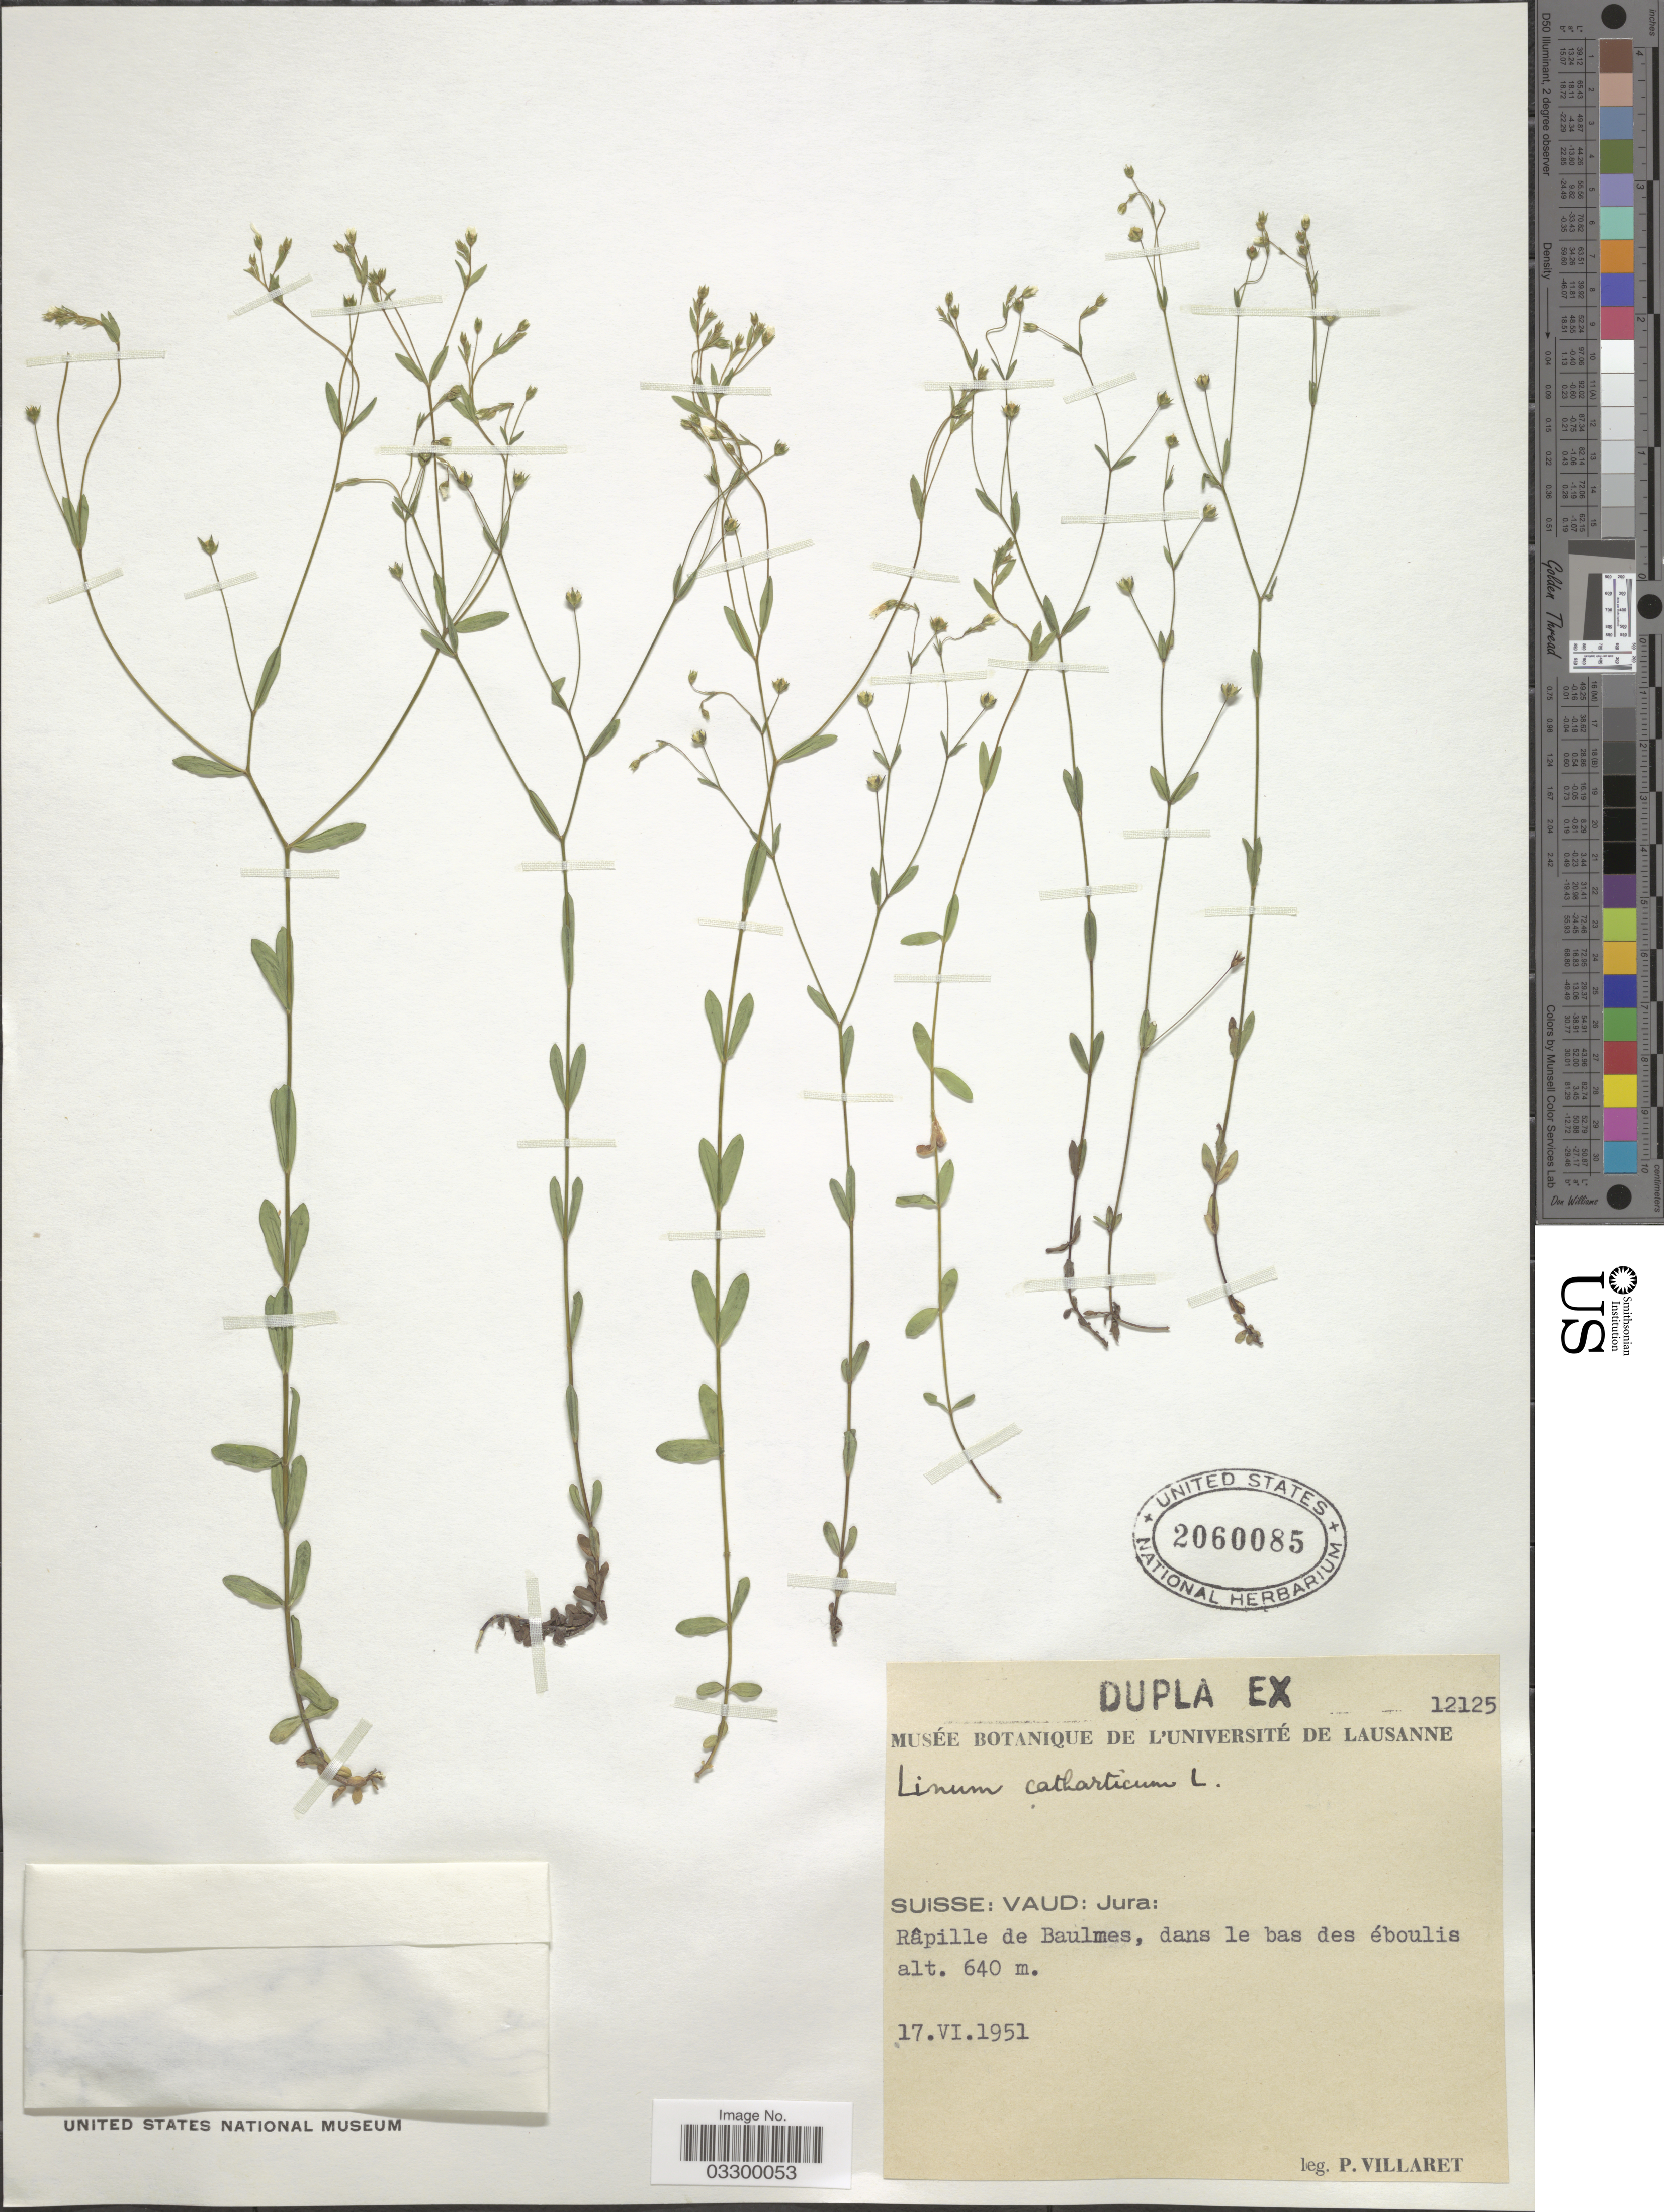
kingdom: Plantae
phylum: Tracheophyta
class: Magnoliopsida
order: Malpighiales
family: Linaceae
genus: Linum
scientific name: Linum catharticum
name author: L.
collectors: P. Villaret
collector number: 12125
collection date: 1951-06-17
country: Switzerland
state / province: Vaud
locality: Suisse: Vaud: Jura: Râpille de Baulmes, dans le bas des éboulis.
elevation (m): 640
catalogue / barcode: US 2060085